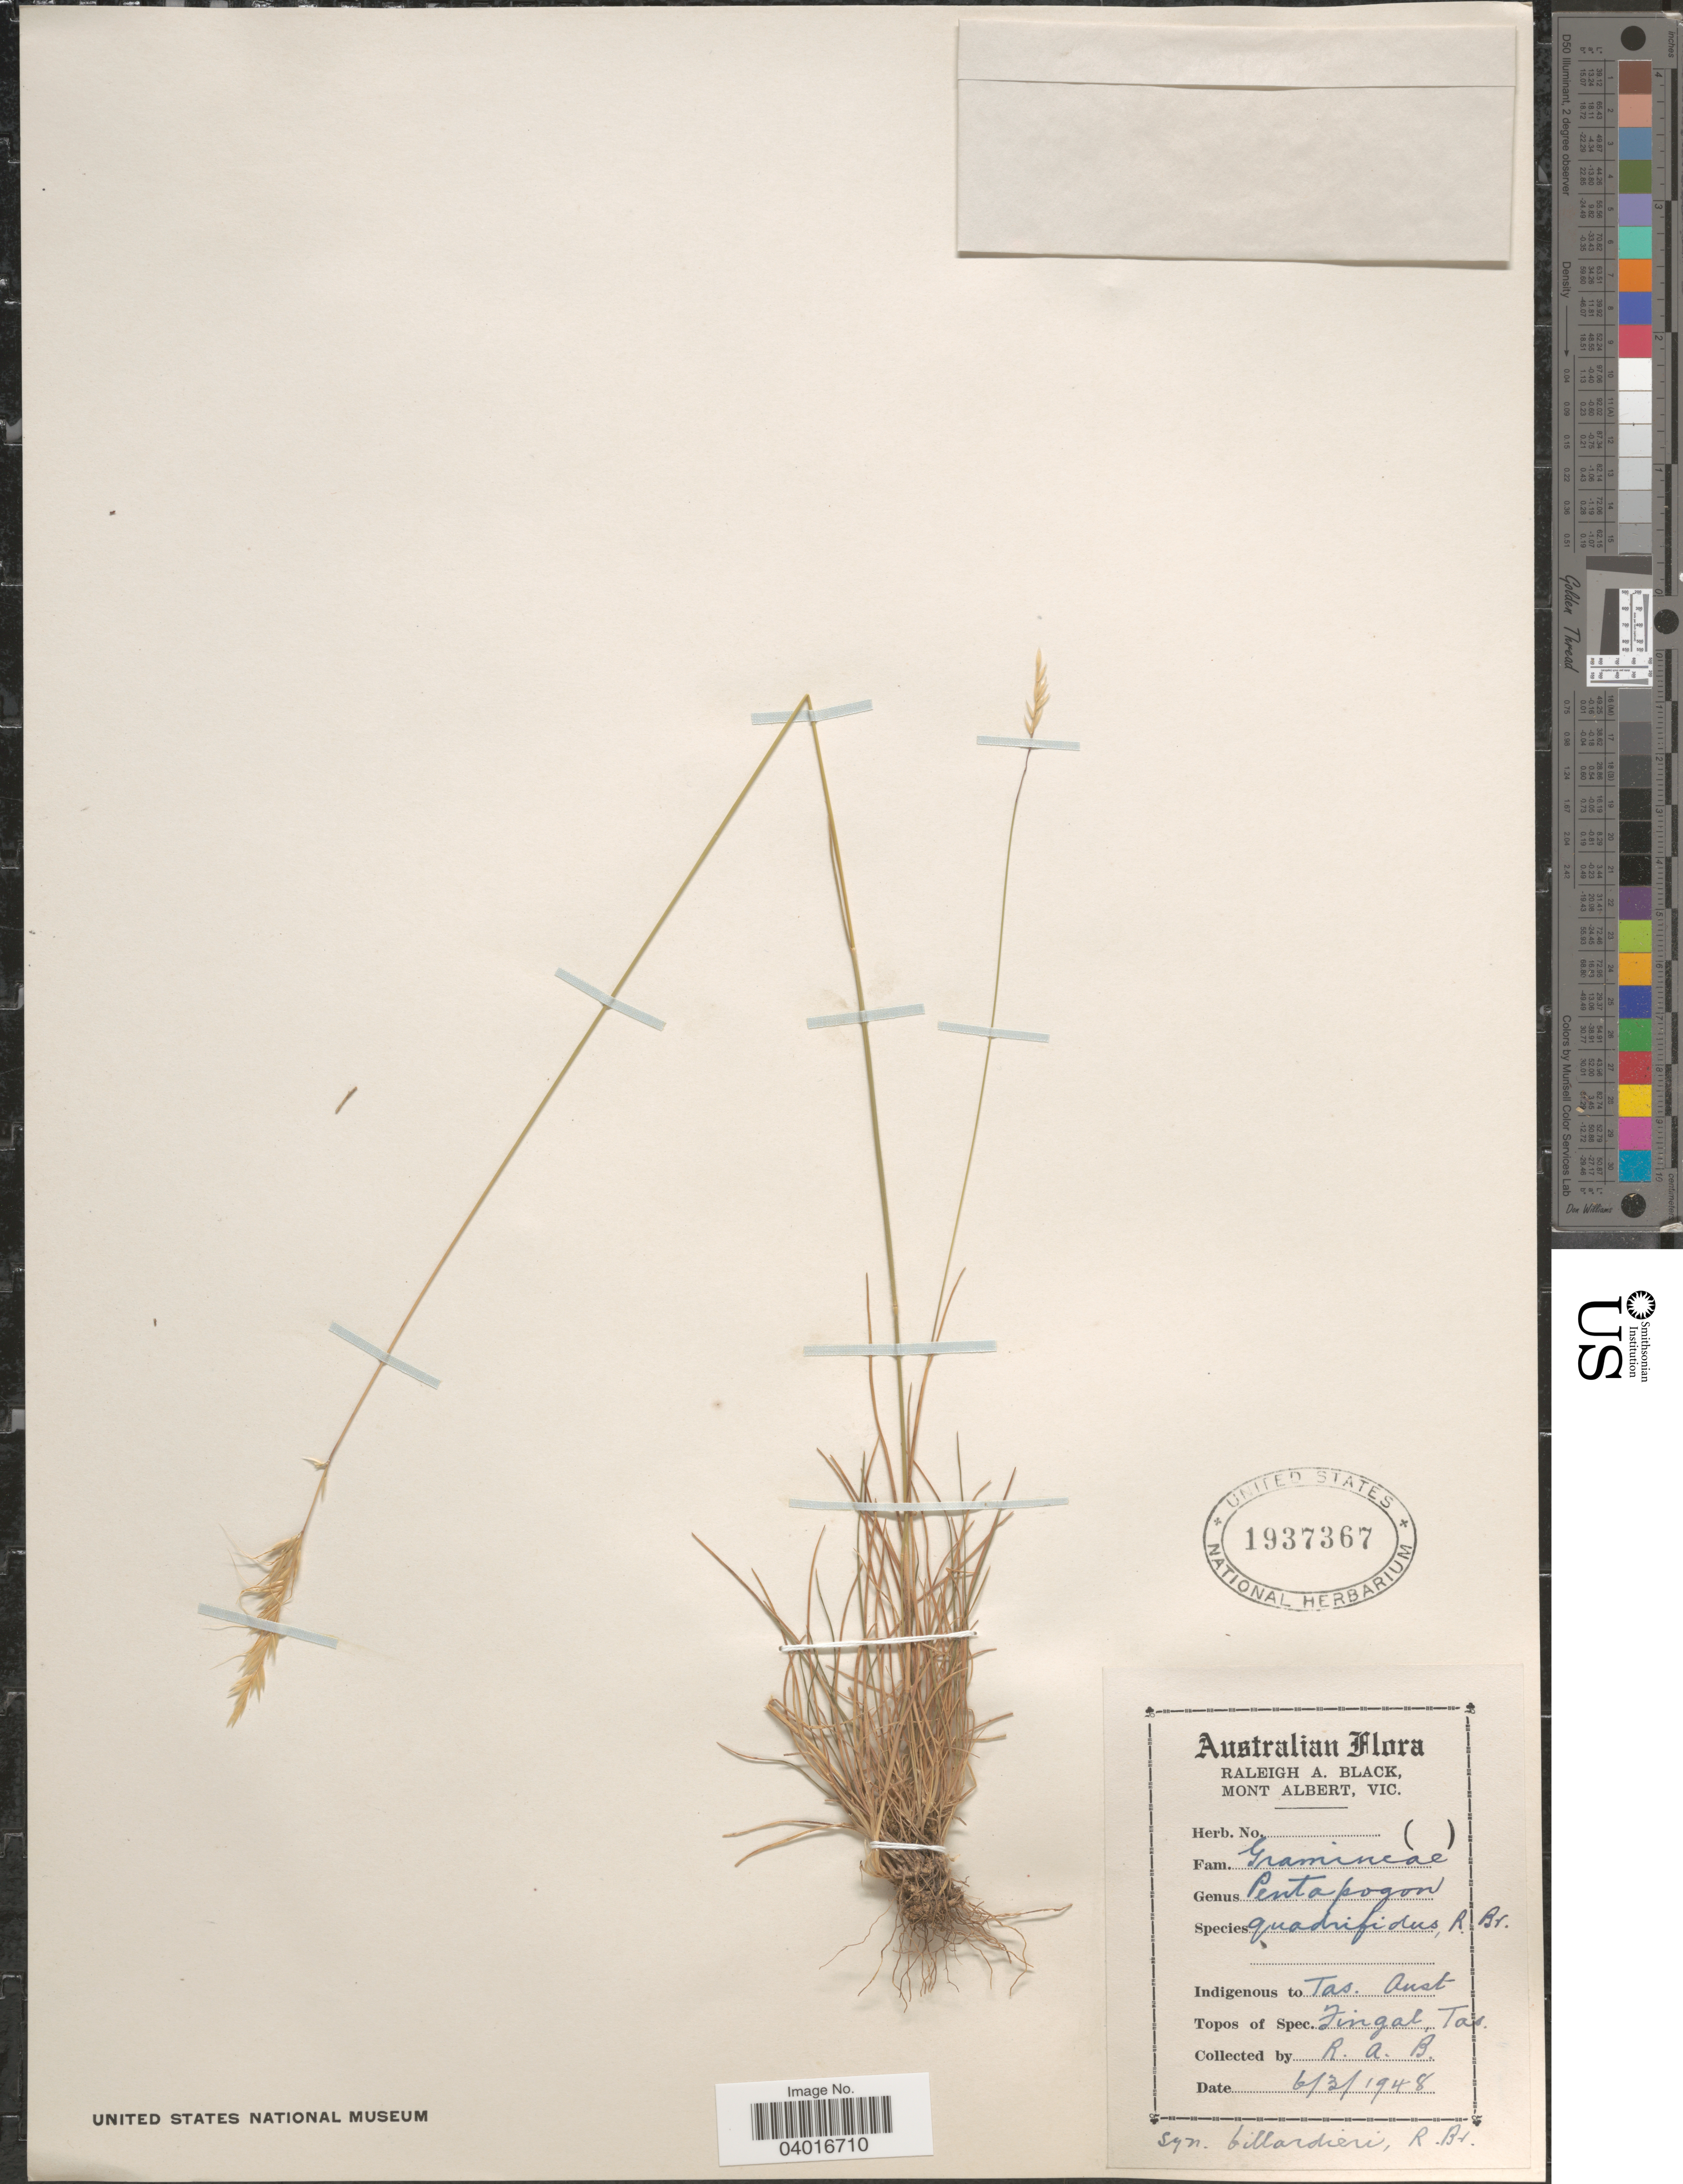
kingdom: Plantae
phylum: Tracheophyta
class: Liliopsida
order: Poales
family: Poaceae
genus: Pentapogon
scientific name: Pentapogon quadrifidus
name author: (Labill.) Baill.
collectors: R. A. Black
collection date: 1948-03-06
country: Australia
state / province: Tasmania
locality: Fingal.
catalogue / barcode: US 1937367